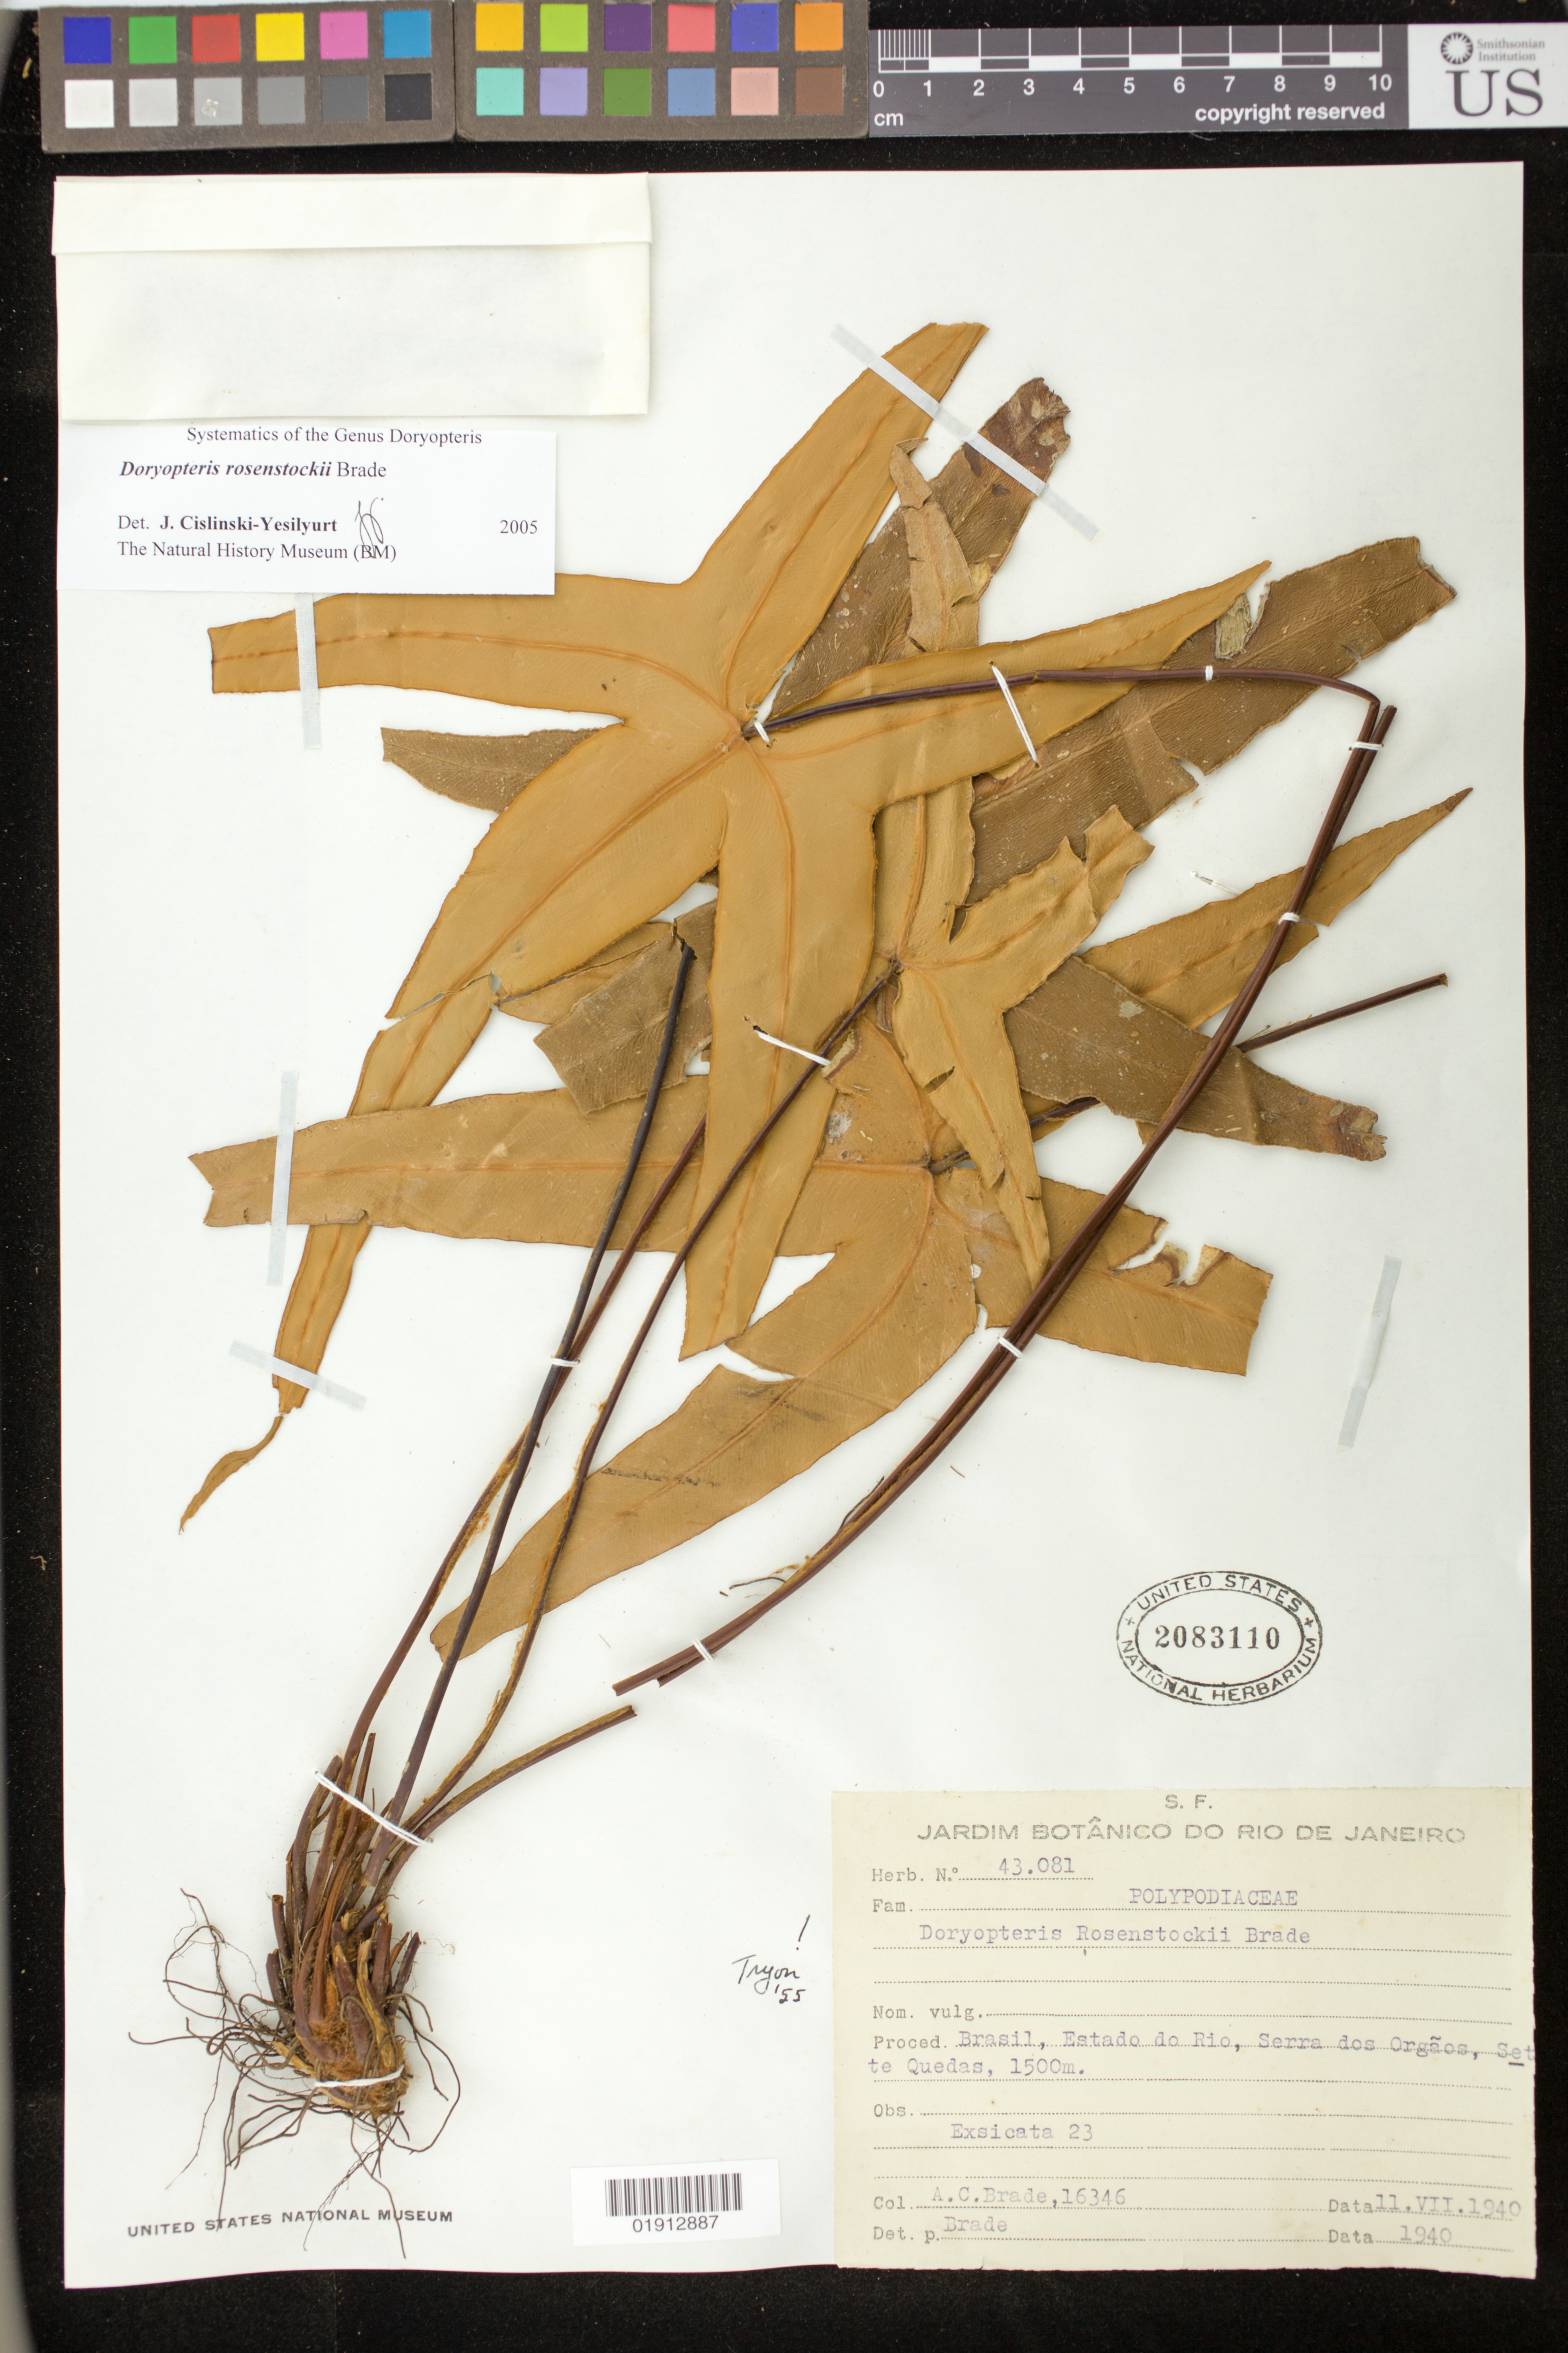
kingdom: Plantae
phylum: Tracheophyta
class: Polypodiopsida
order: Polypodiales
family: Pteridaceae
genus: Doryopteris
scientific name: Doryopteris rosenstockii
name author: Brade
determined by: Yesilyurt, J. C.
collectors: A. C. Brade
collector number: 16346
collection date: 1940-07-11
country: Brazil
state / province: Rio de Janeiro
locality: Estado do Rio, Serra dos Orgaos, Sete Quedas.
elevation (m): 1500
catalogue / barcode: US 2083110